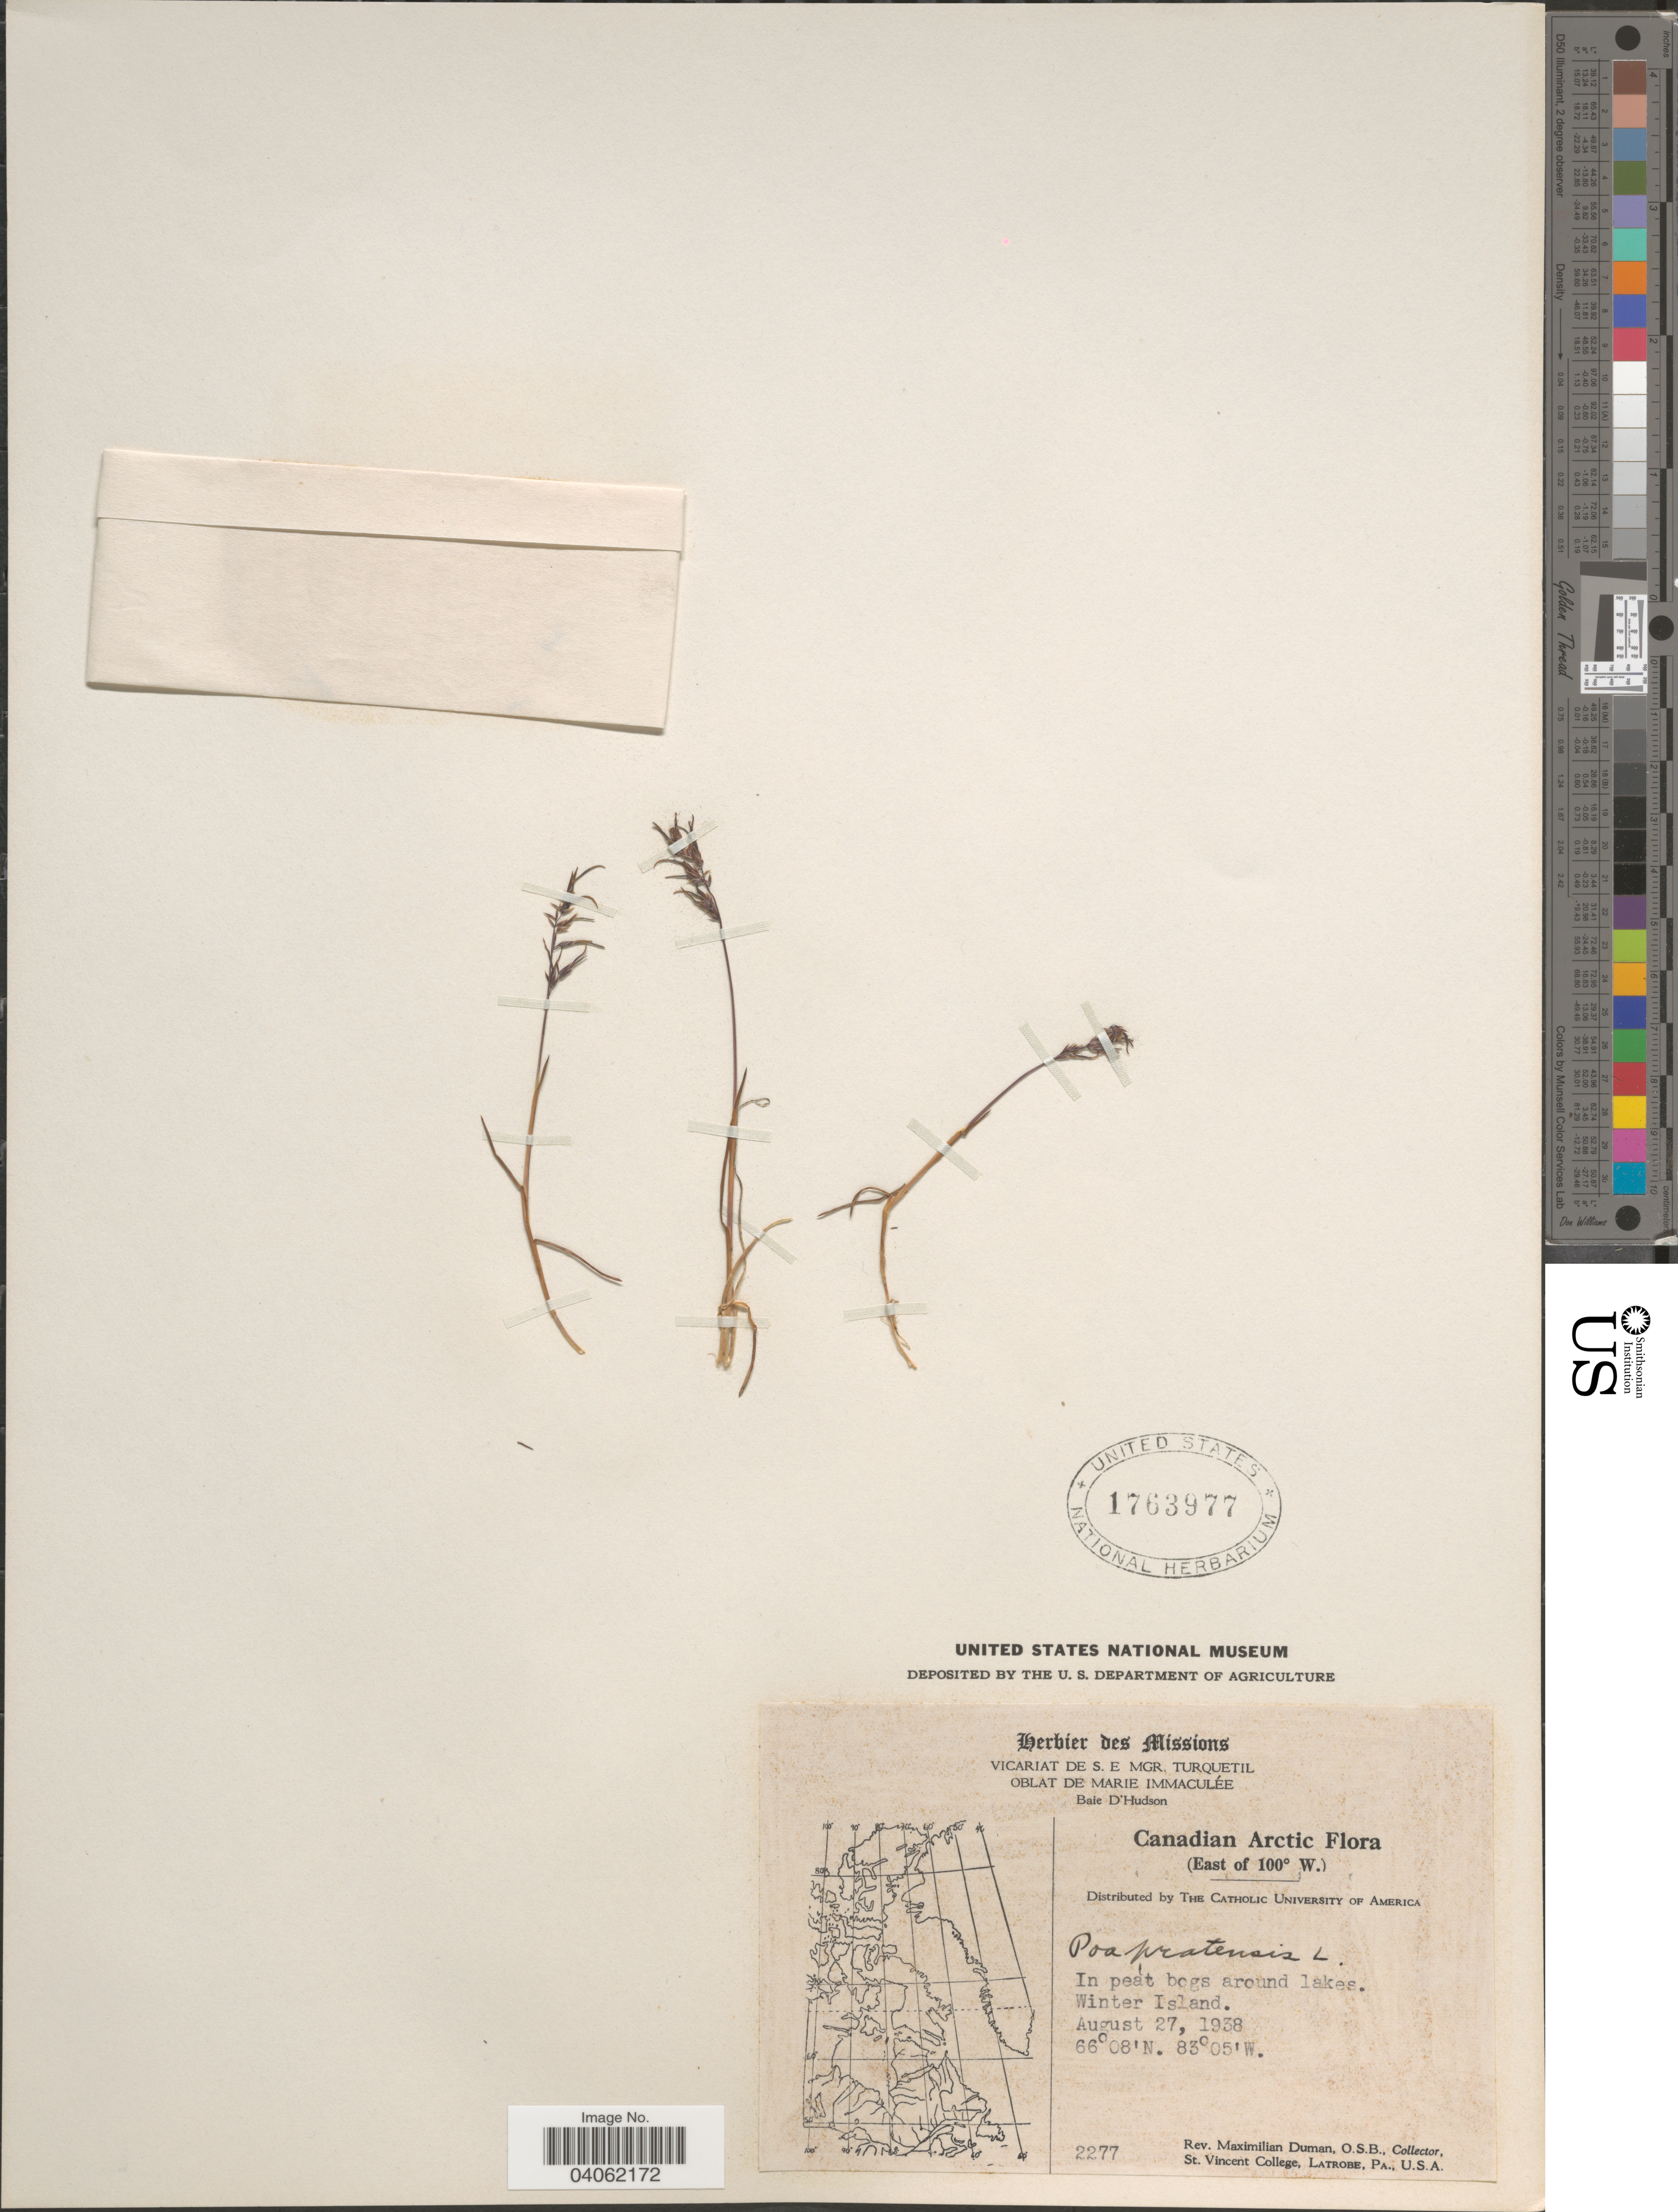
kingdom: Plantae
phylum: Tracheophyta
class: Liliopsida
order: Poales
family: Poaceae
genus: Poa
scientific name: Poa pratensis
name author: L.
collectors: M. Duman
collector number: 2277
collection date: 1938-08-27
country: Canada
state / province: Nunavut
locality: Canadian Arctic. (East of 100º W.). Around lakes. Winter Island.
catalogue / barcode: US 1763977